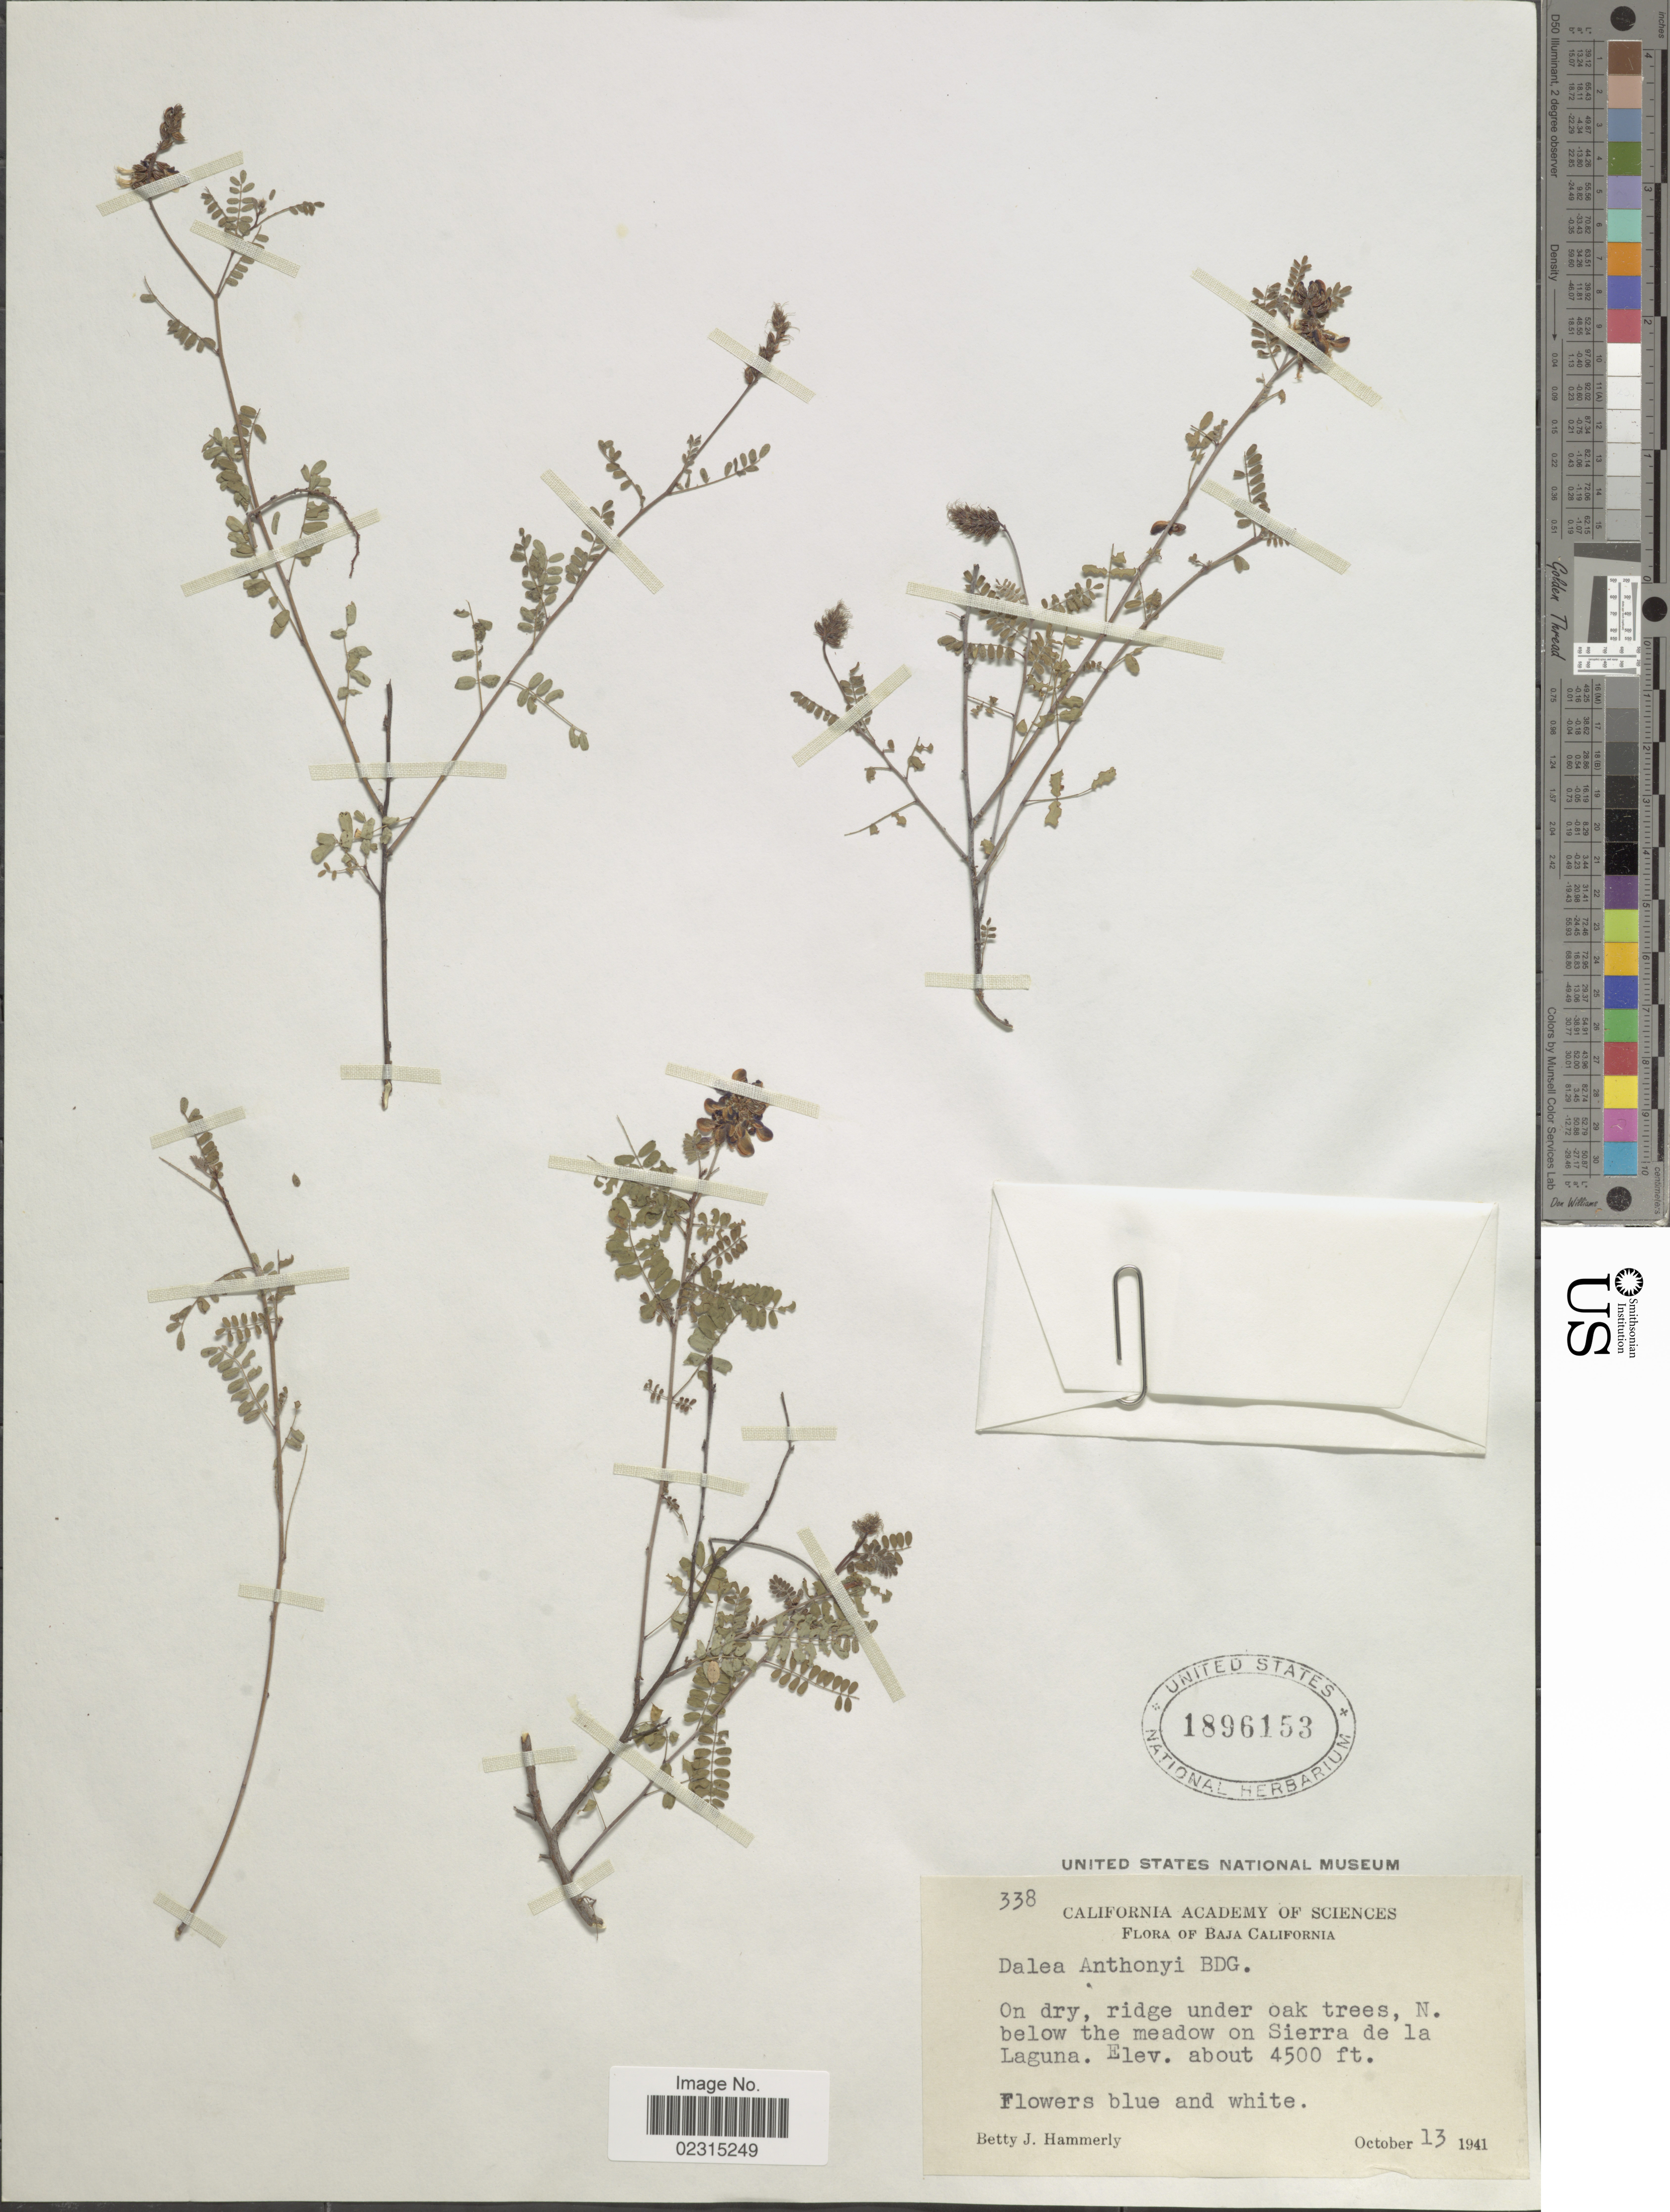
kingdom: Plantae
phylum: Tracheophyta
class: Magnoliopsida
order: Fabales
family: Fabaceae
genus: Marina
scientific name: Marina divaricata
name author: (Benth.) Barneby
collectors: B. J. Hammerly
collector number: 338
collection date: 1941-10-13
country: Mexico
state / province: Baja California Sur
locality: On dry, ridge under oak trees, N below the meadow on Sierra de la Laguna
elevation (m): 1372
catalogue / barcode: US 1896153